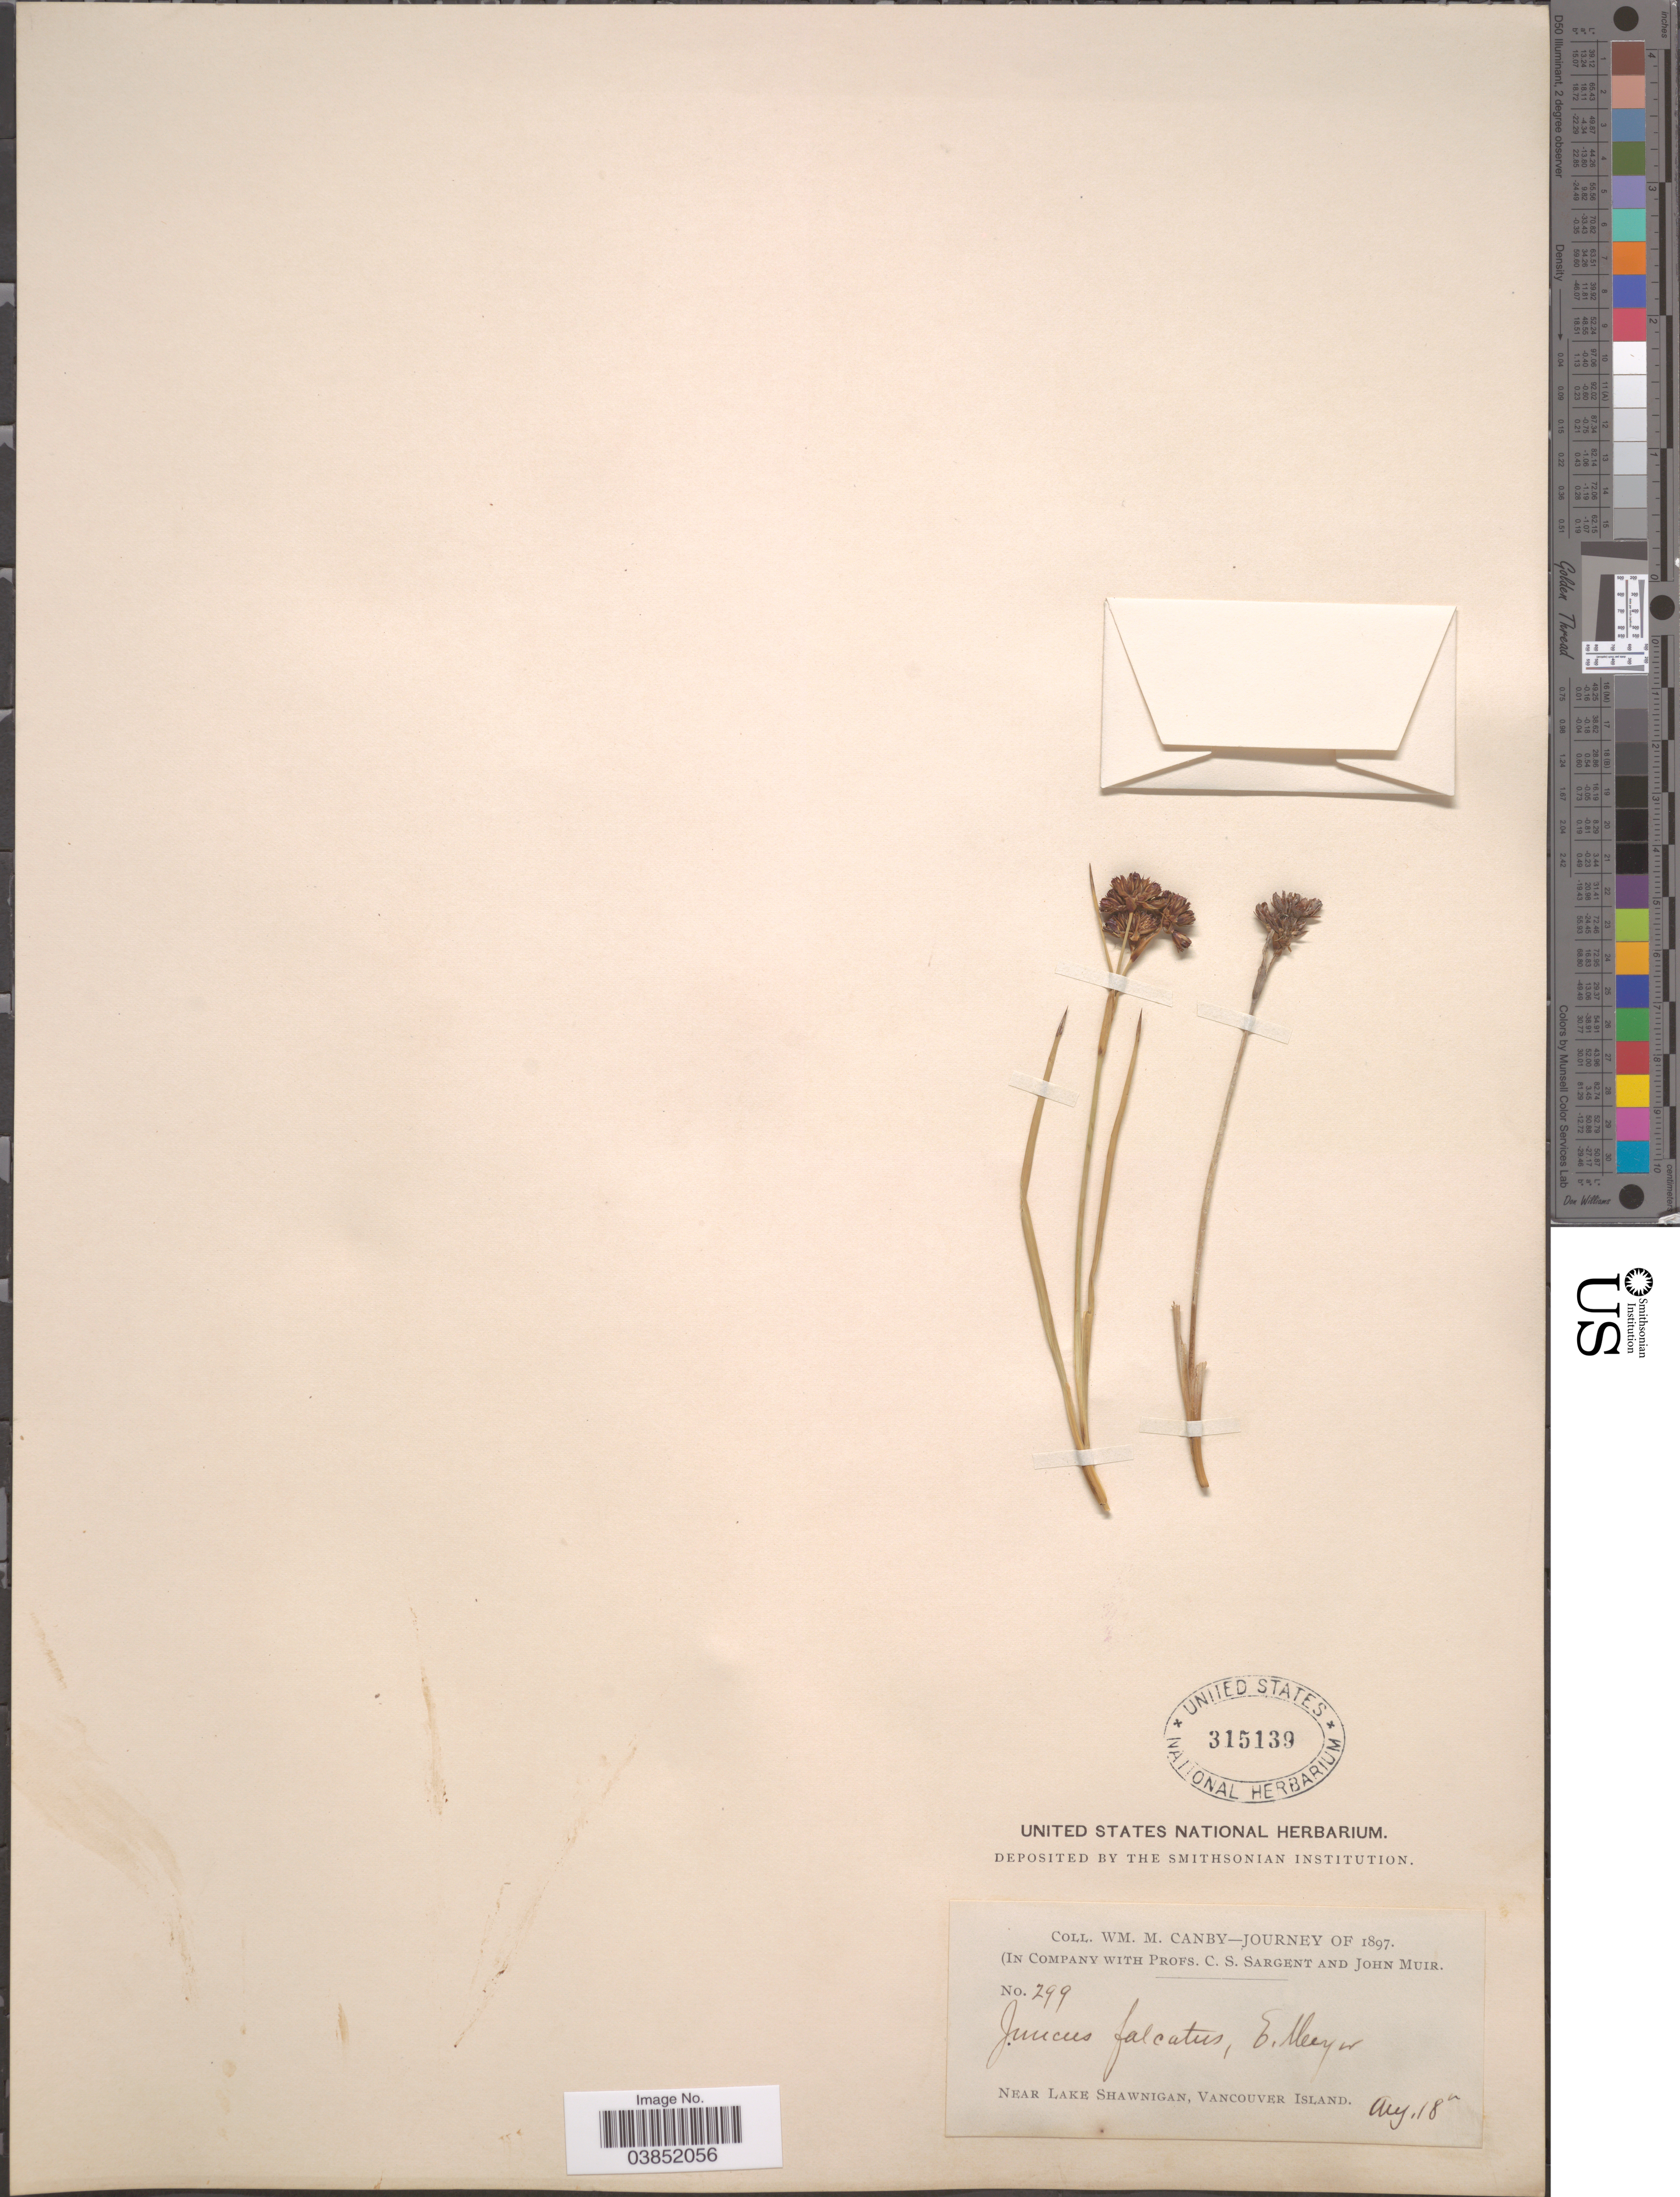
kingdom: Plantae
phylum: Tracheophyta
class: Liliopsida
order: Poales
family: Juncaceae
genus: Juncus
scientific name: Juncus covillei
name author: Piper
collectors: W. M. Canby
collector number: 299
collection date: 1897-08-18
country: Canada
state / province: British Columbia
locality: Near Lake Shawnigan, Vancouver Island.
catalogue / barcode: US 315139